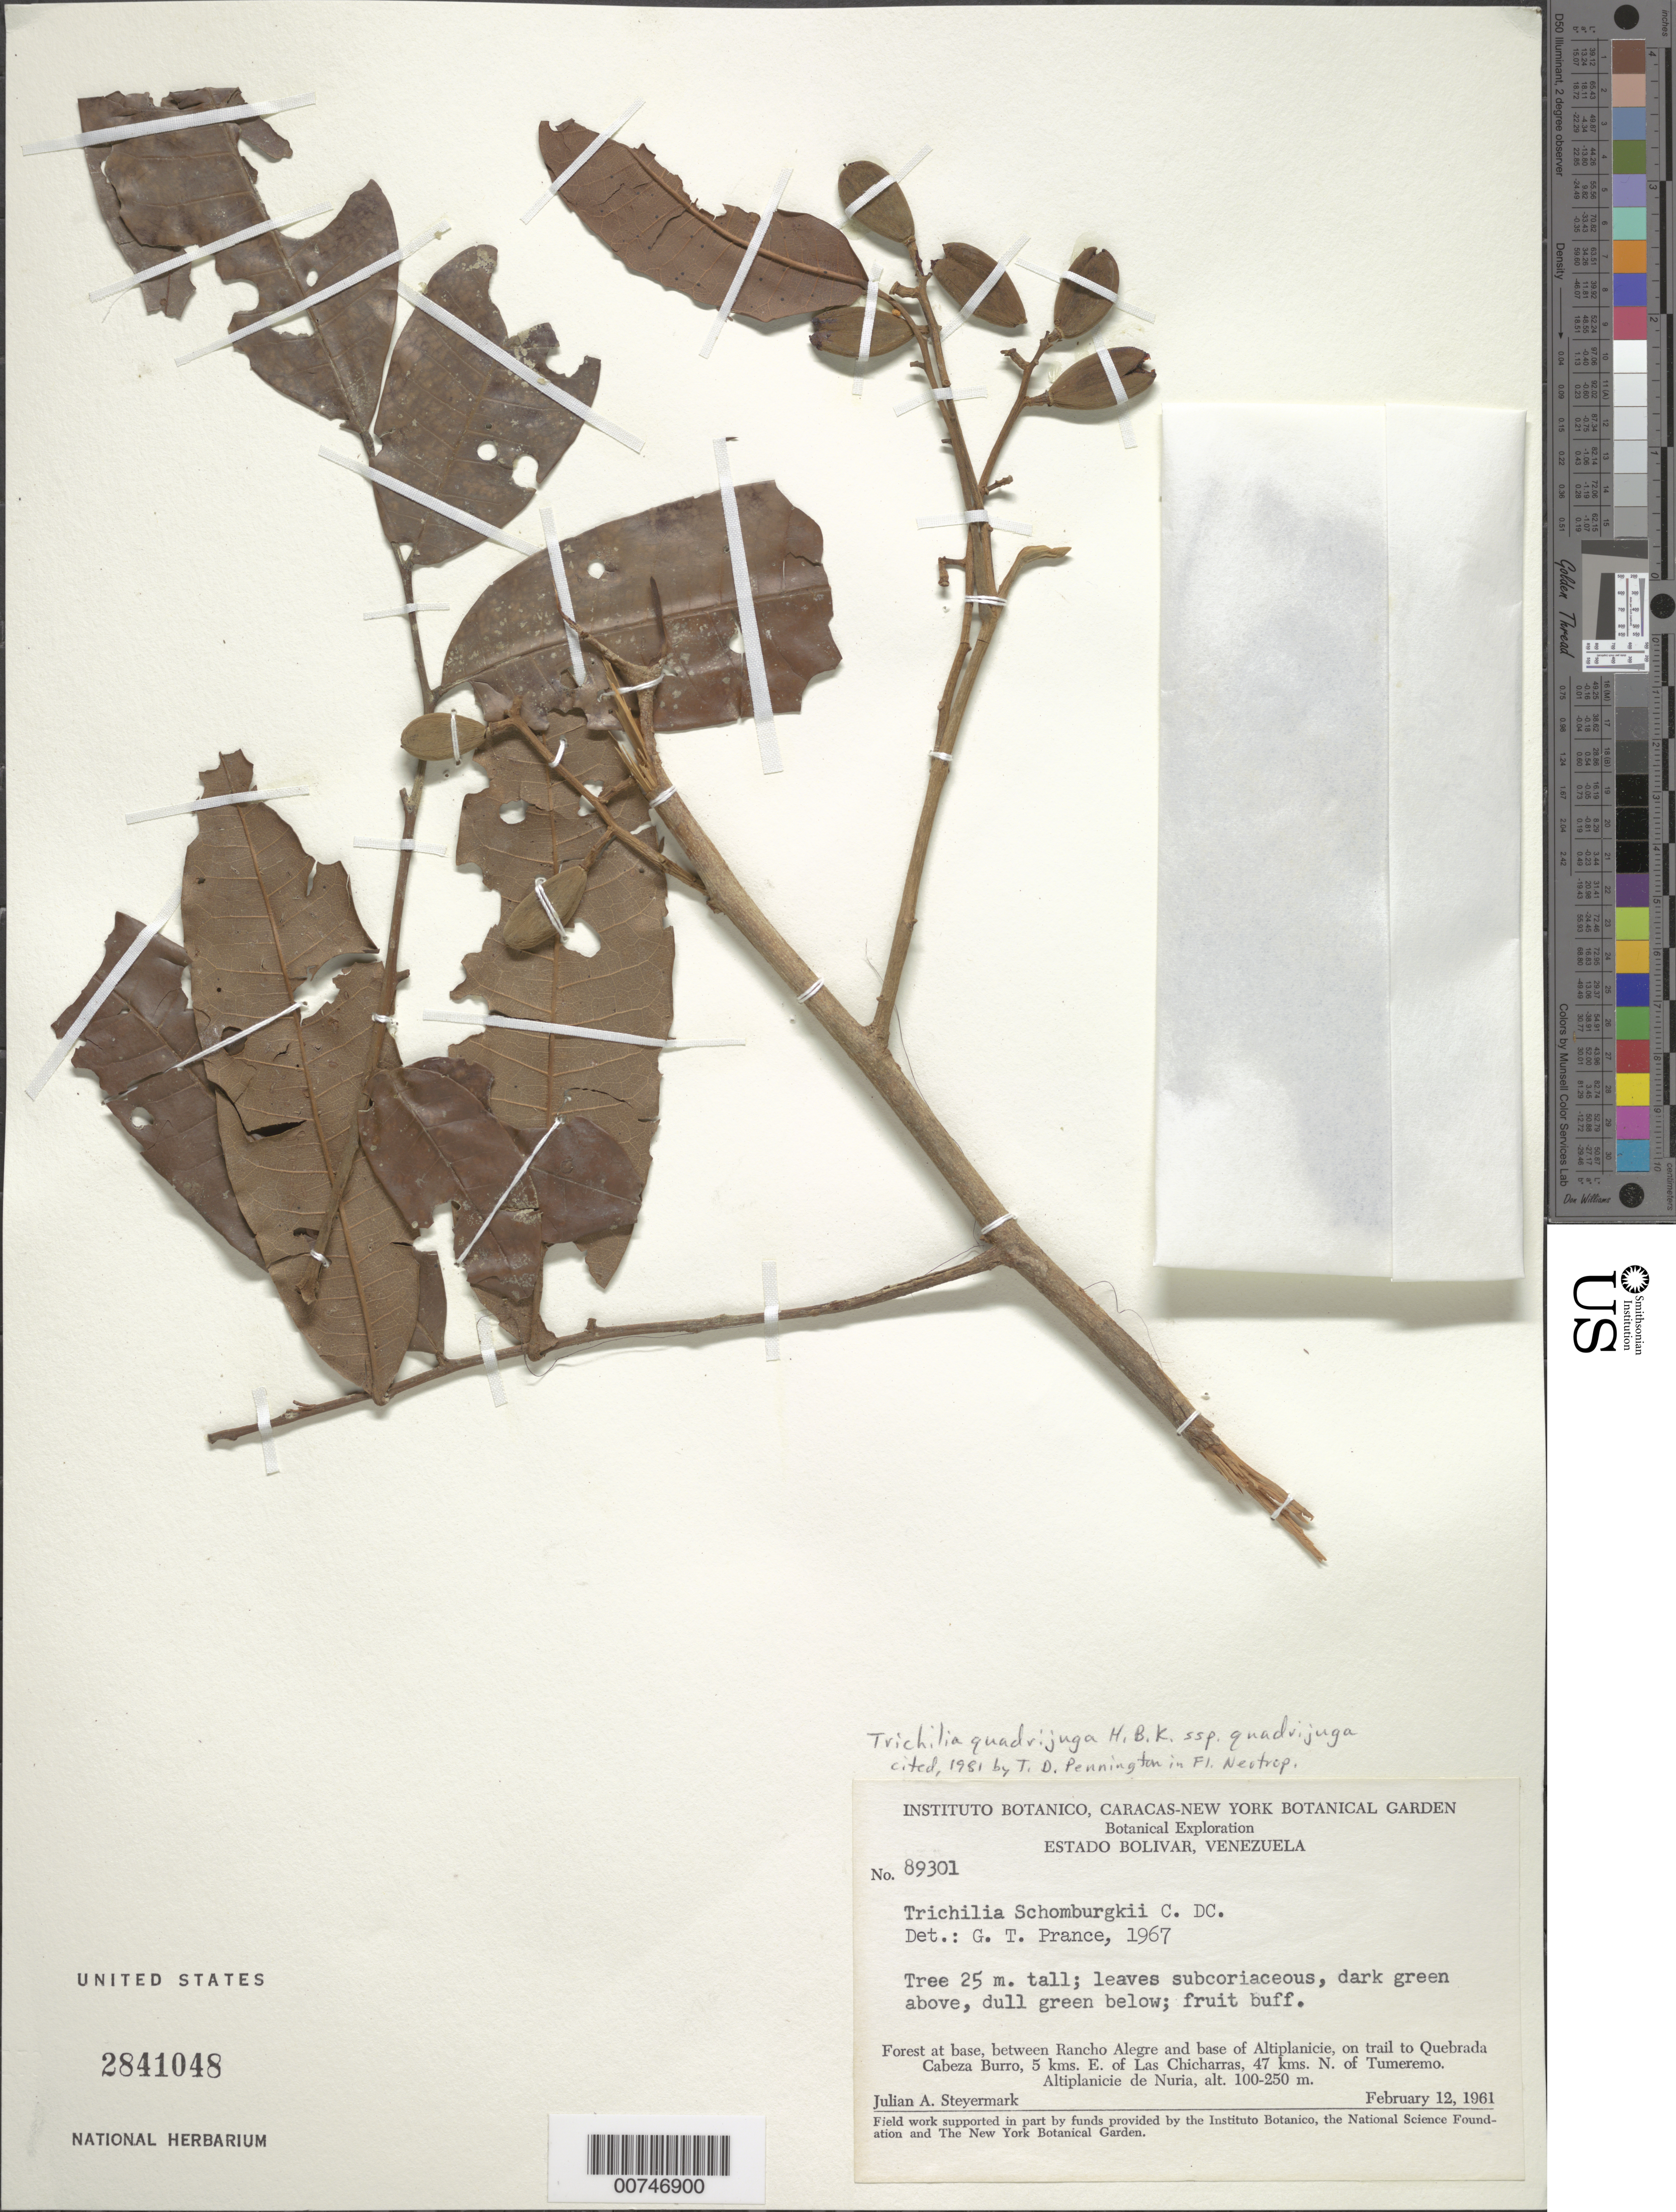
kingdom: Plantae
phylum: Tracheophyta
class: Magnoliopsida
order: Sapindales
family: Meliaceae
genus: Trichilia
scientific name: Trichilia quadrijuga subsp. quadrijuga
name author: Kunth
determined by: Pennington, T. D., (K)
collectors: J. Steyermark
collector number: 89301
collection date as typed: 12-Feb-61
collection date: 1961-02-12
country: Venezuela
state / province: Bolívar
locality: Altiplanicie de Nuria, betw. Rancho Alegre and base of Altiplanicie, on trail to Quebrada Cabeza Burro, 5 km E of Las Chicharras, 47 km N of Tumeremo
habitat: Forest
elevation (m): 100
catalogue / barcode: US 2841048